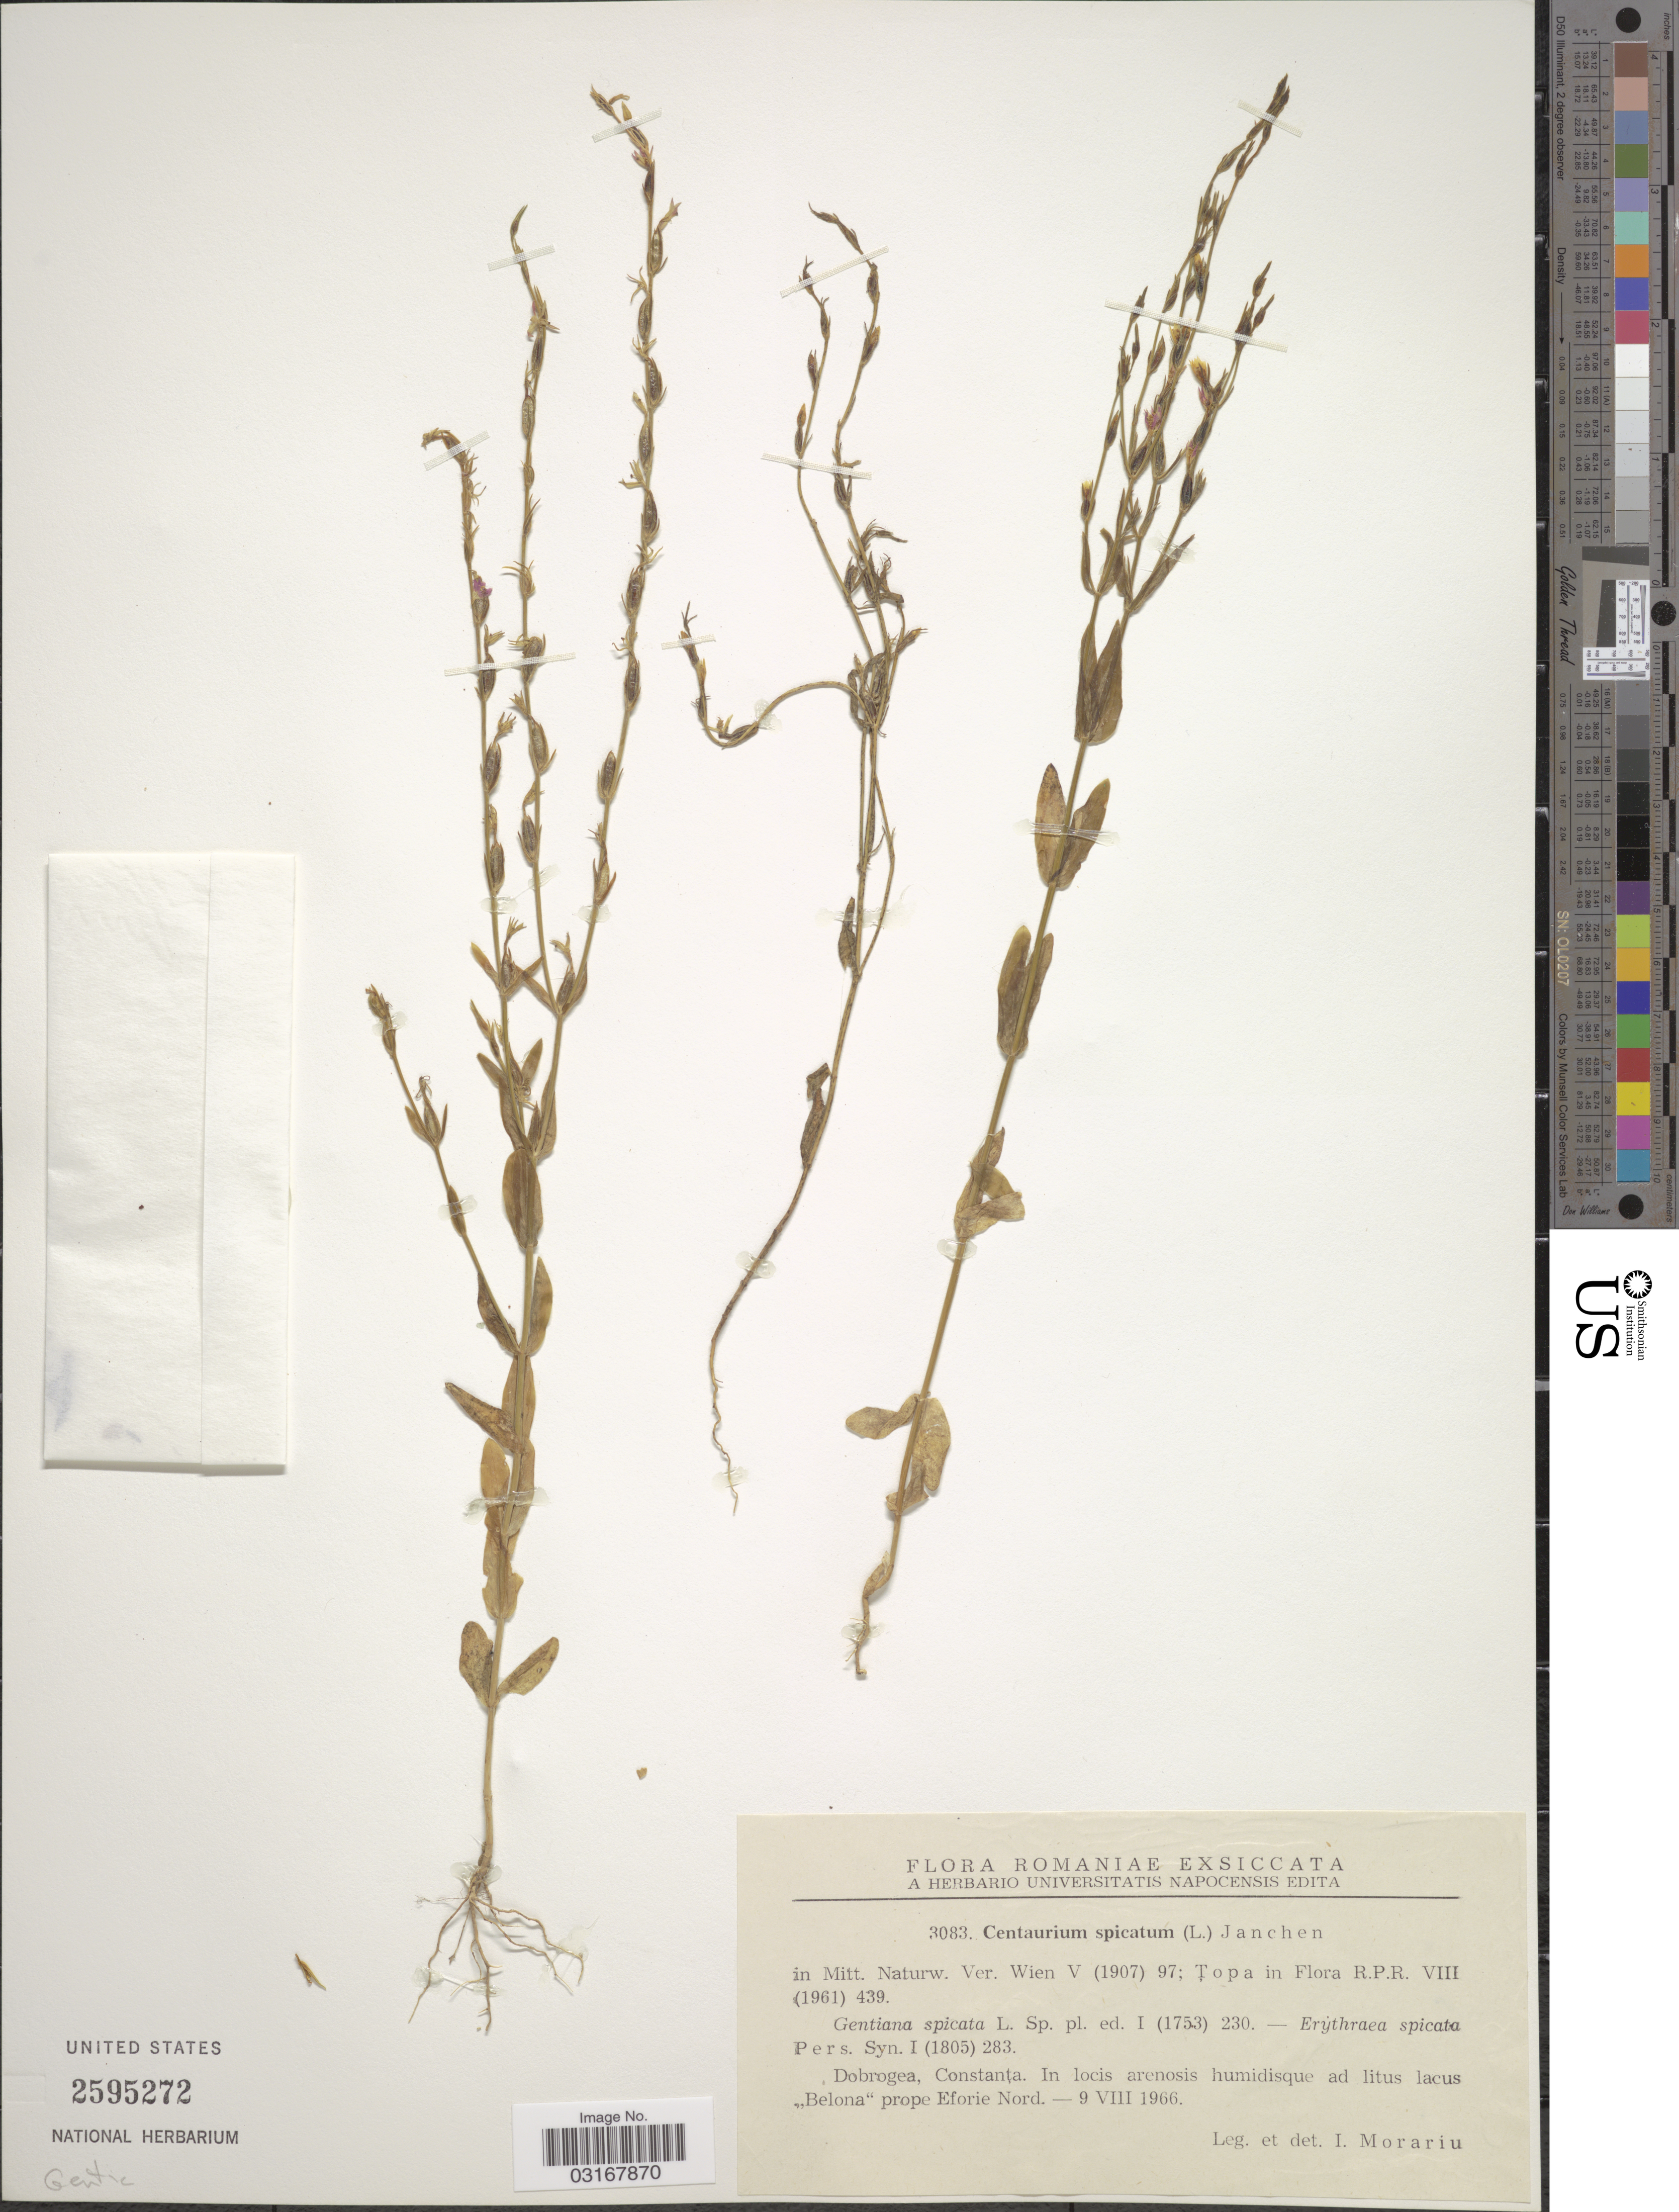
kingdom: Plantae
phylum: Tracheophyta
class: Magnoliopsida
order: Gentianales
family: Gentianaceae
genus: Centaurium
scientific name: Centaurium spicatum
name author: (L.) Fritsch ex Janch.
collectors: I. Morariu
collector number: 3083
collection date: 1966-08-09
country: Romania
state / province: Constanta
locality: Dobrogea, Constanta. In locis arenosis humidisque ad litus lacus "Belona" prope Eforie Nord.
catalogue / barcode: US 2595272